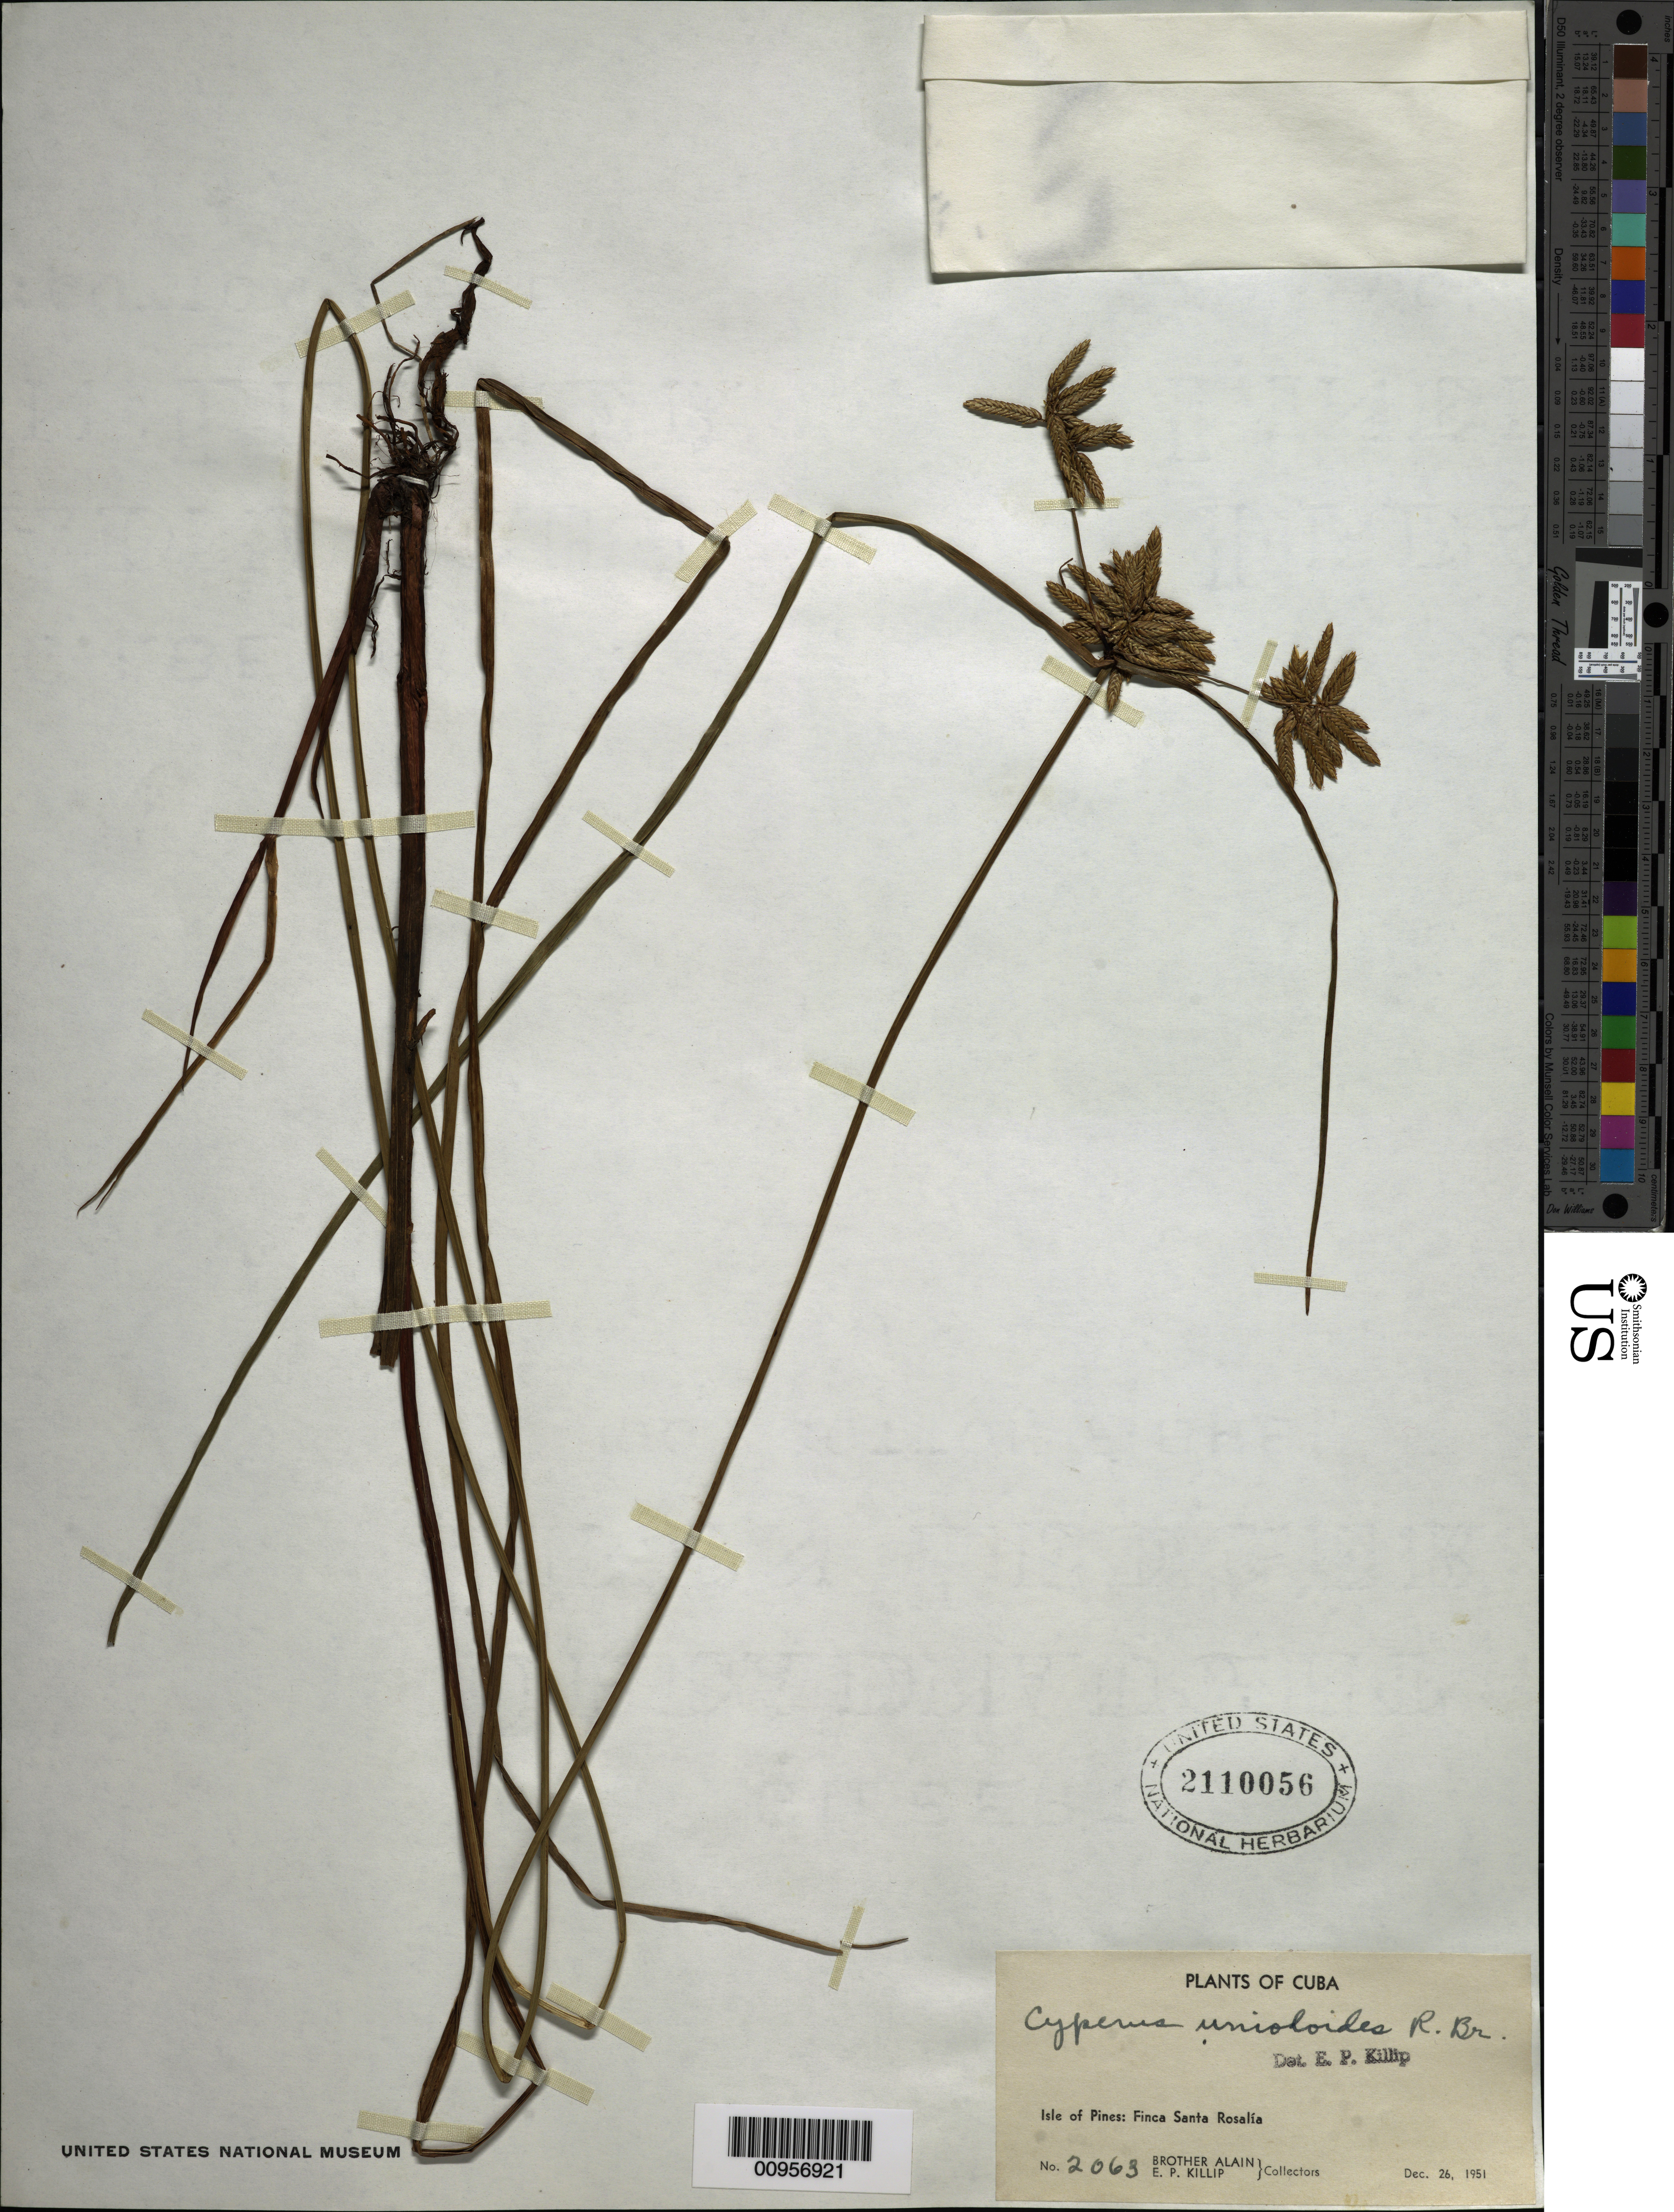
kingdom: Plantae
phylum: Tracheophyta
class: Liliopsida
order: Poales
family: Cyperaceae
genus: Cyperus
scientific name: Cyperus unioloides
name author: R. Br.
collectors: A. H. Liogier & E. P. Killip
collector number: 2063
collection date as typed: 22 Dec 1953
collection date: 1953-12-22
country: Cuba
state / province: Isla de la Juventud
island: Isla de la Juventud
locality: Isle of Pines, Finca Santa Rosalía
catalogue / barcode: US 2110056